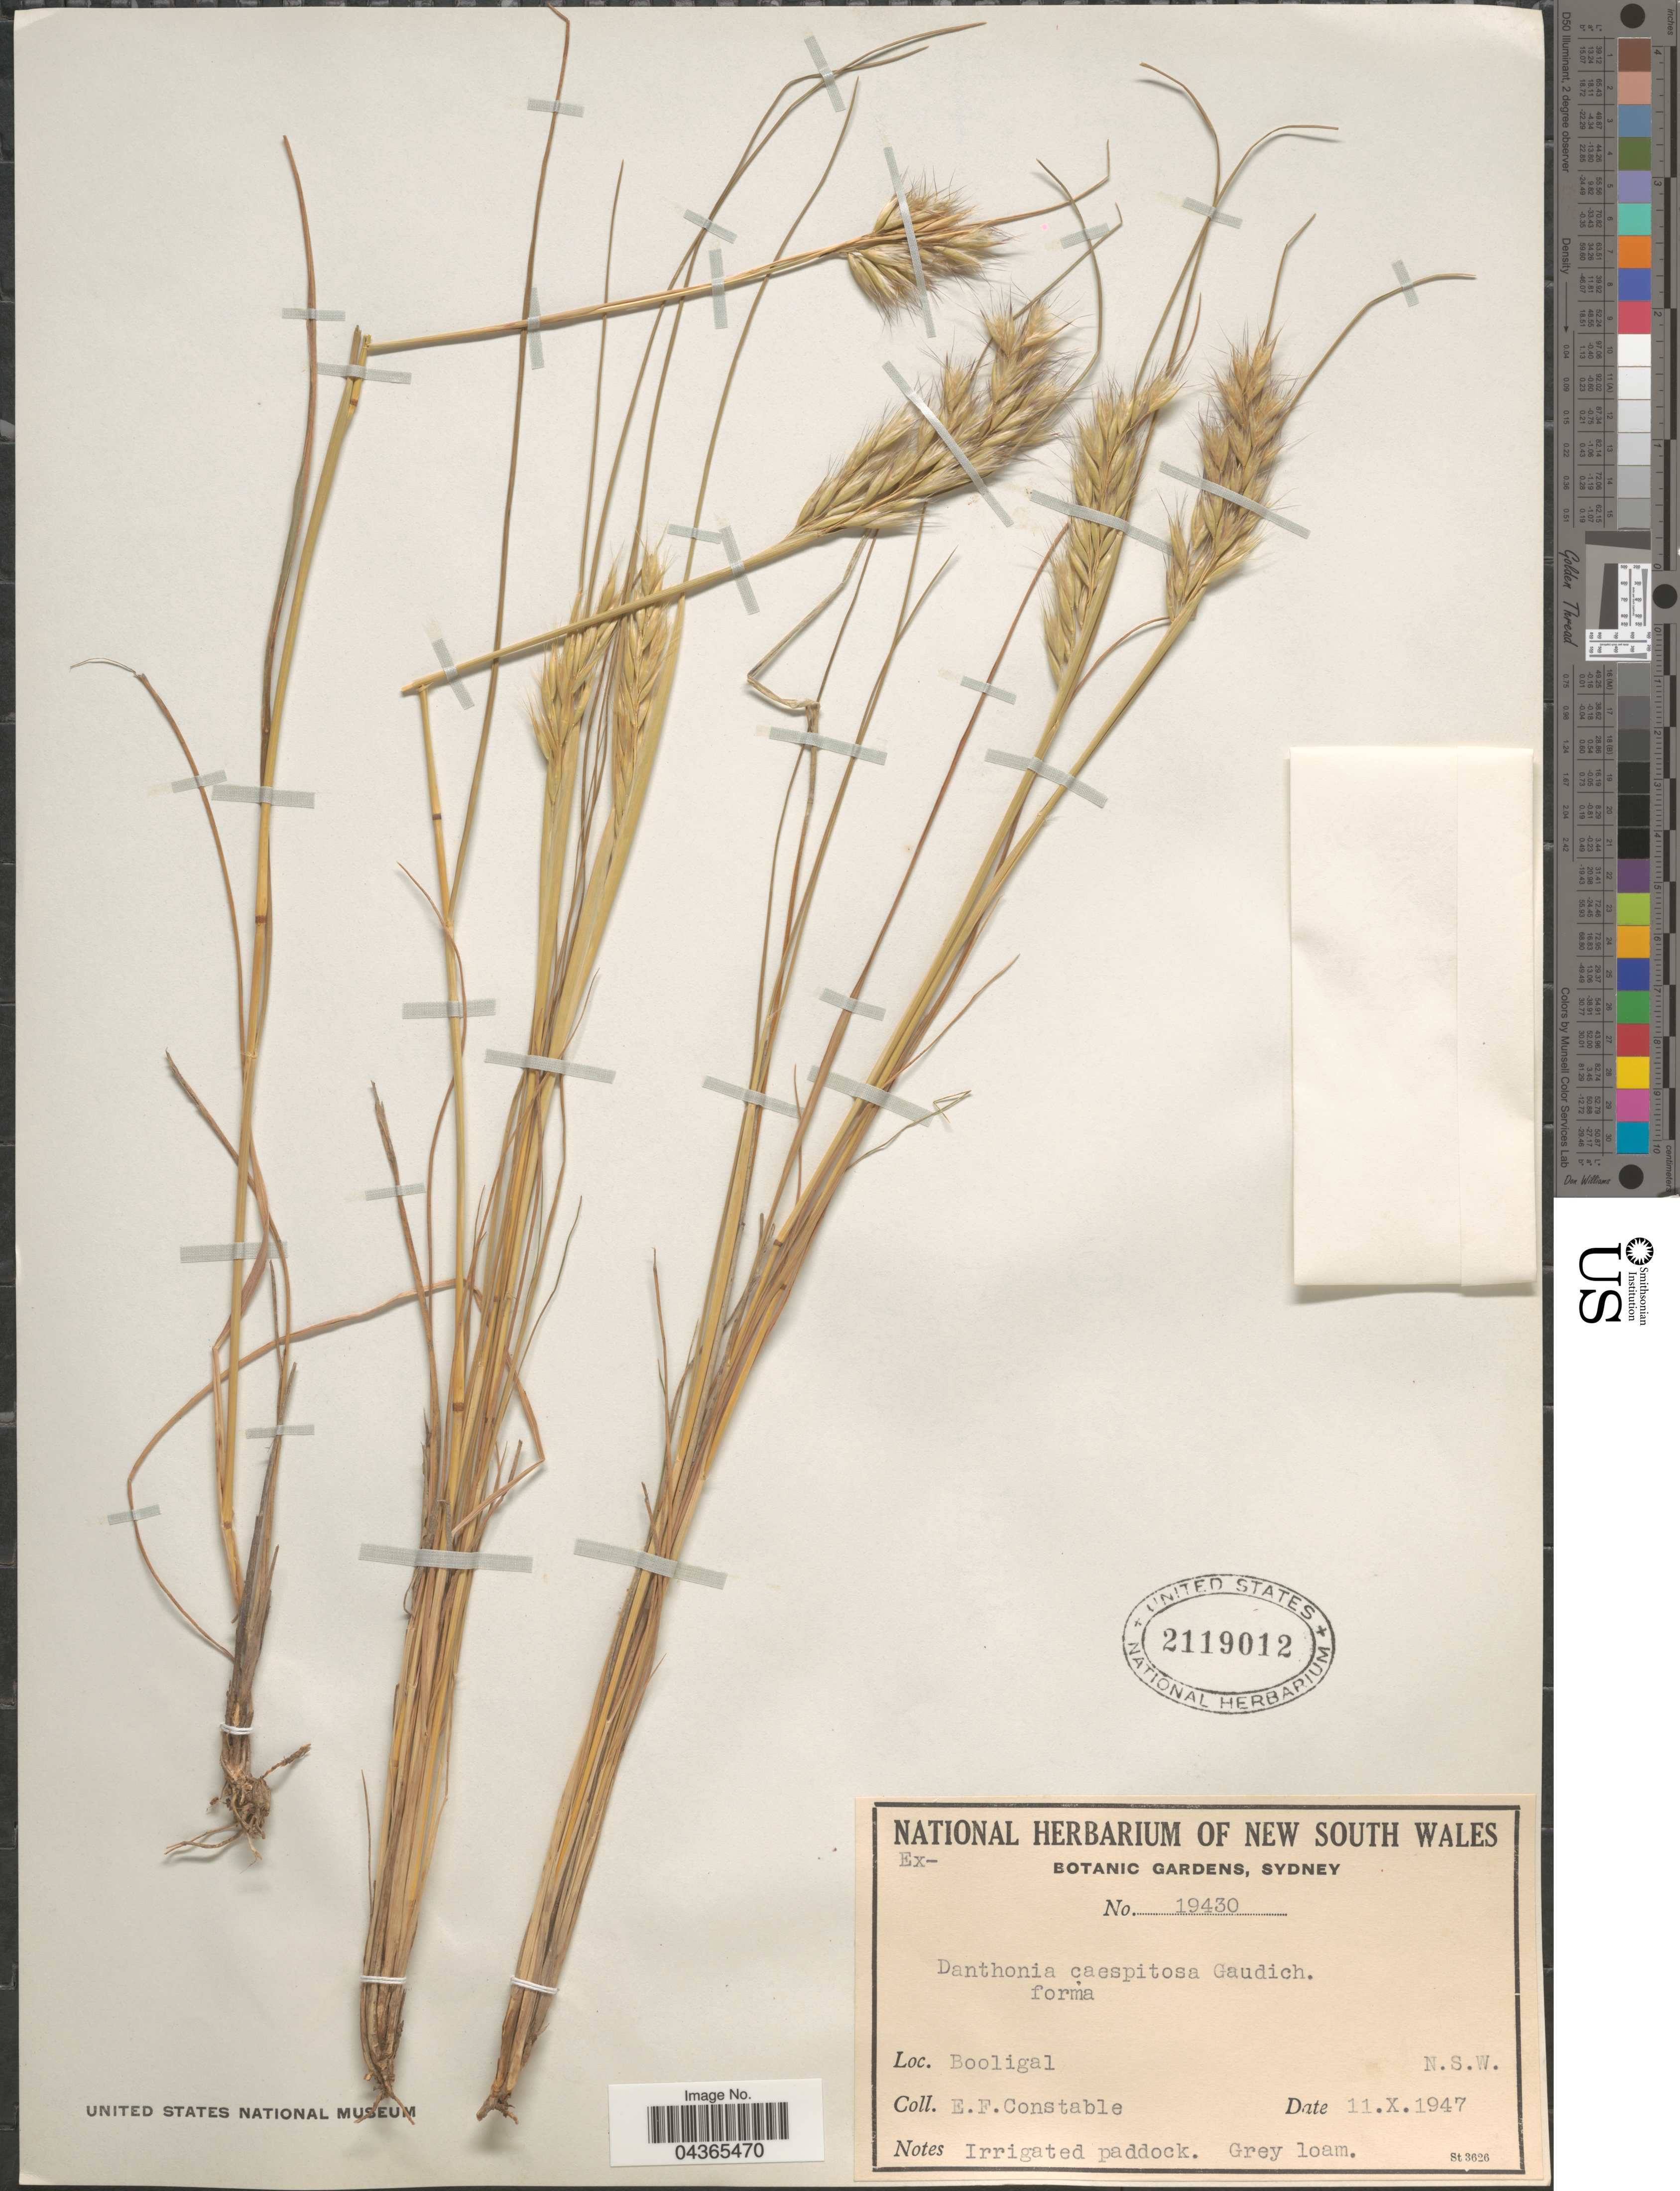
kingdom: Plantae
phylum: Tracheophyta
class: Liliopsida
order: Poales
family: Poaceae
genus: Rytidosperma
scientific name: Rytidosperma caespitosum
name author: (Gaudich.) Connor & Edgar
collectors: E. F. Constable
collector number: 19430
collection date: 1947-10-11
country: Australia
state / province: New South Wales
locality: Booligal. Irrigated paddock.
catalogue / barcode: US 2119012